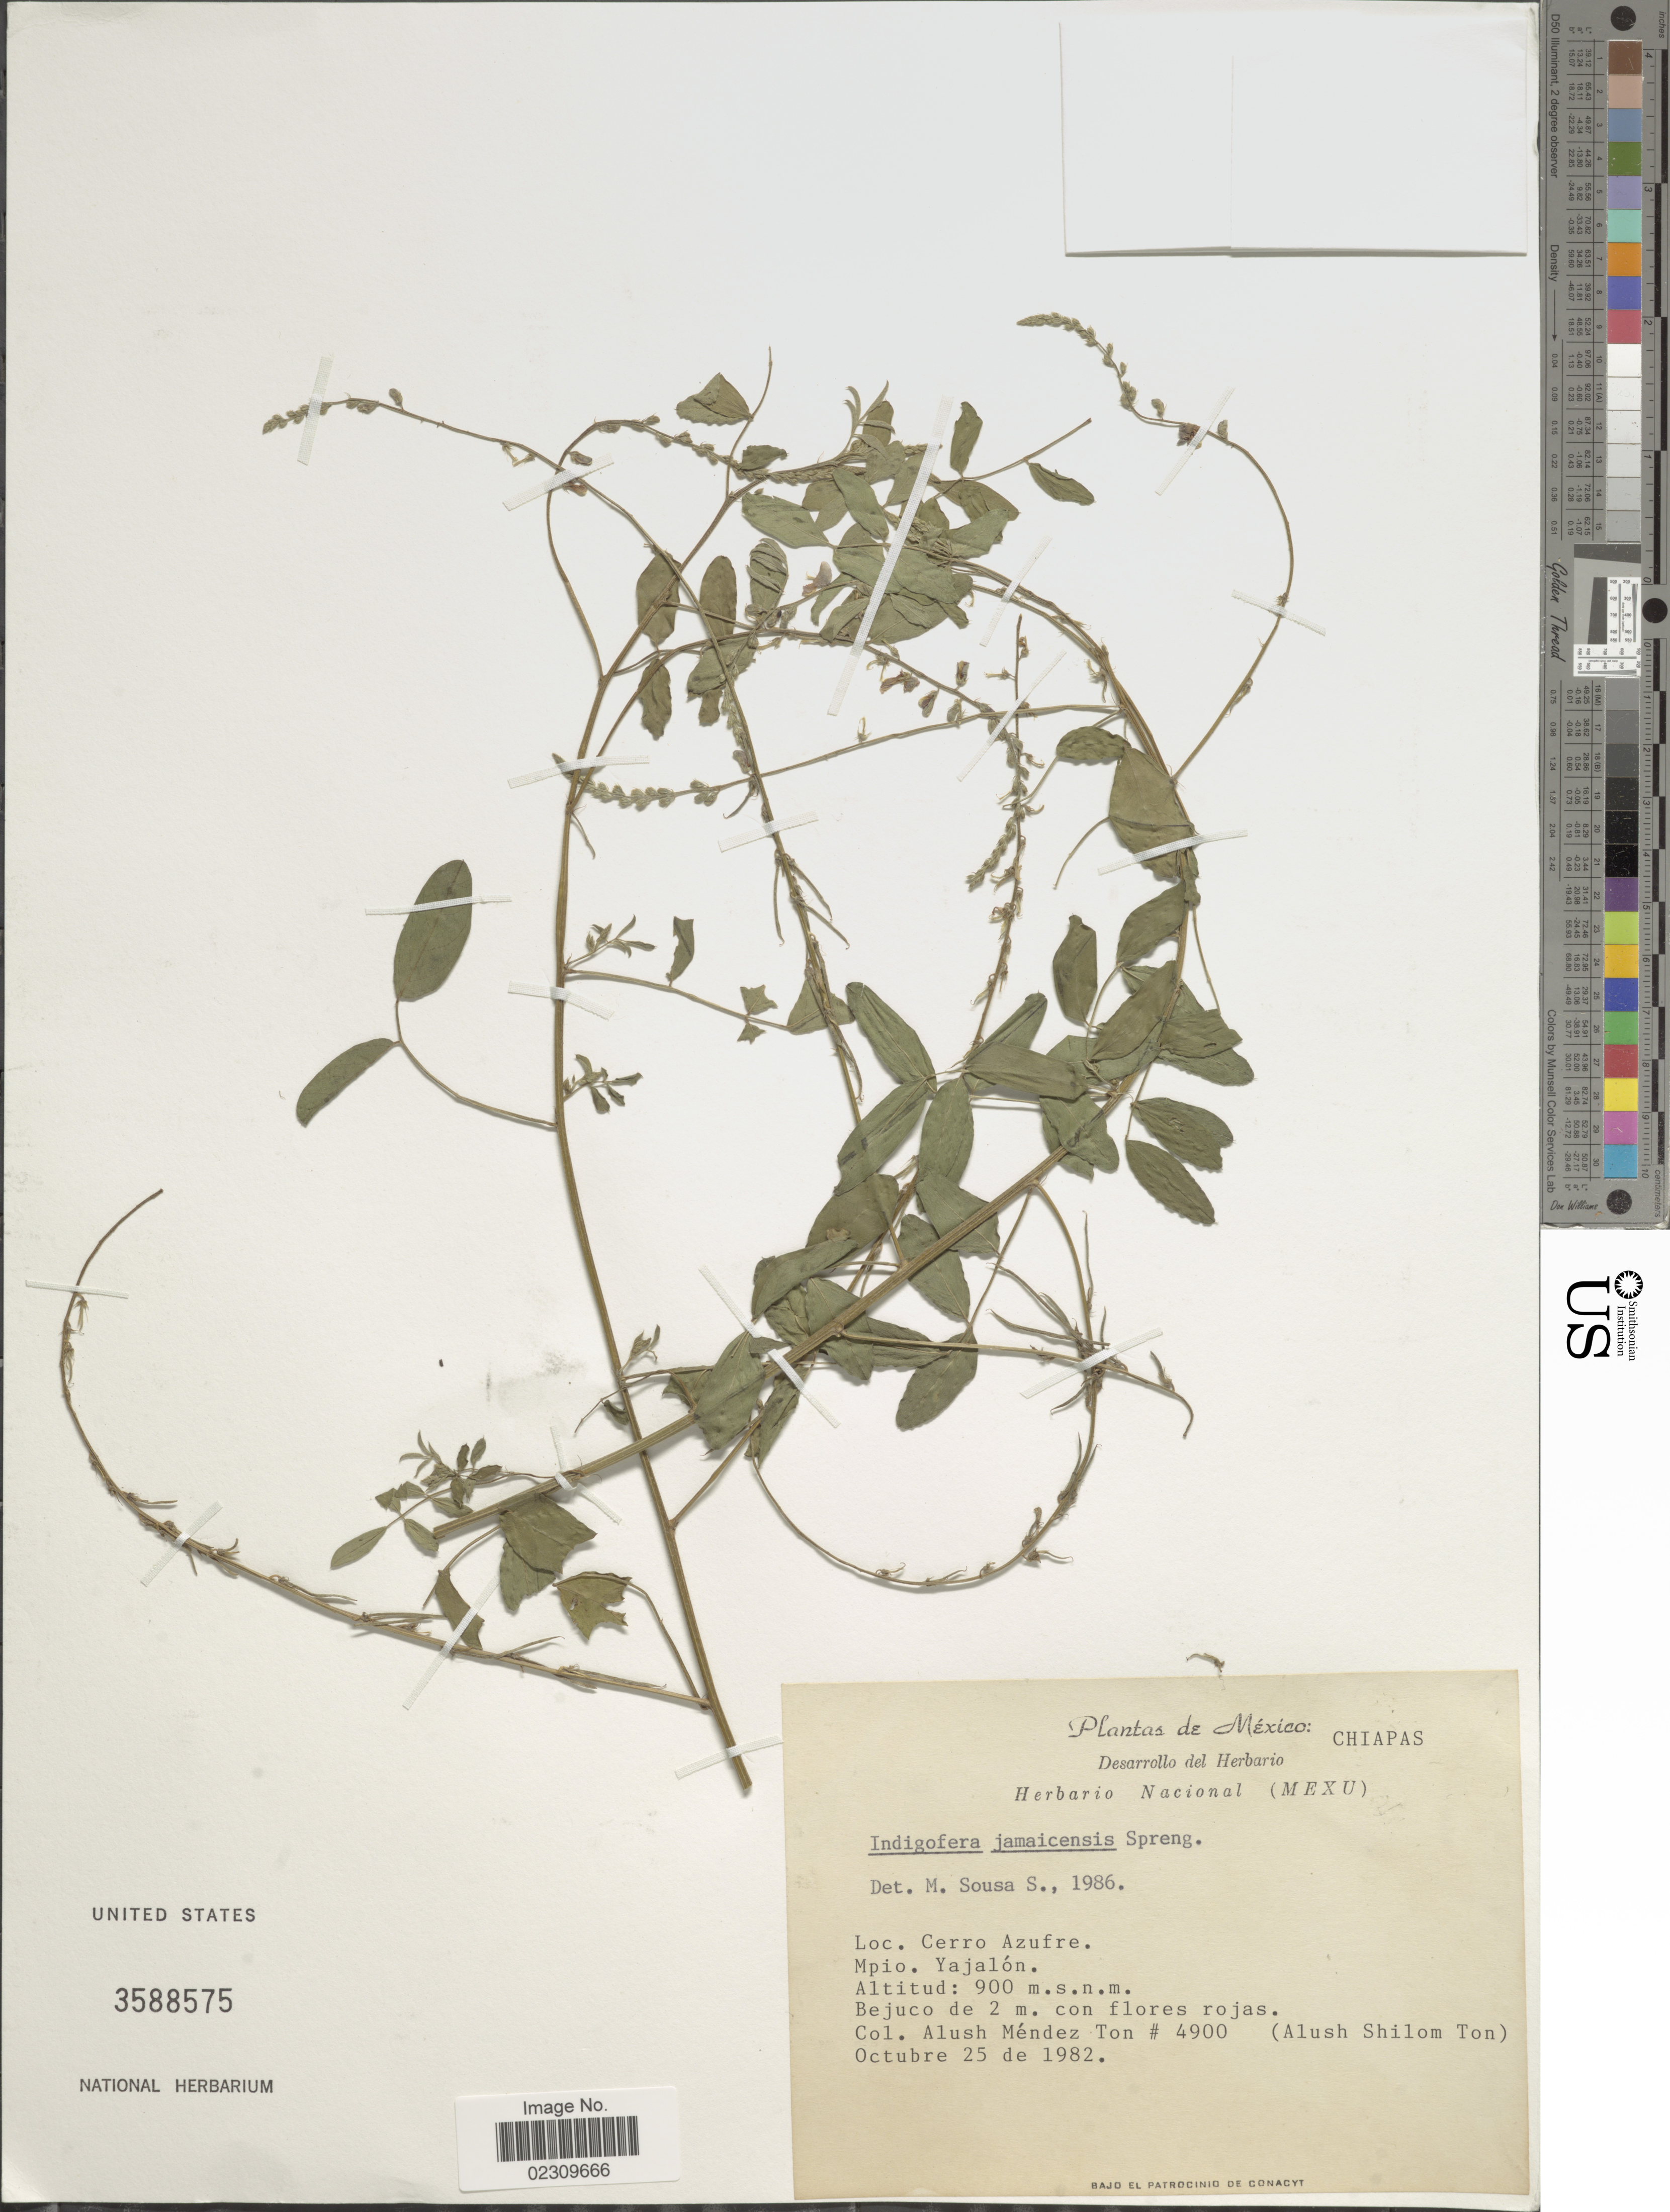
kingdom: Plantae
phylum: Tracheophyta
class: Magnoliopsida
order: Fabales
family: Fabaceae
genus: Indigofera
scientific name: Indigofera jamaicensis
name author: Spreng.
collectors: A. S. Ton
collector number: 4900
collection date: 1982-10-25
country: Mexico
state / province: Chiapas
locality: Cerro Azufre. Mpio. Yajalón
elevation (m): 900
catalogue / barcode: US 3588575